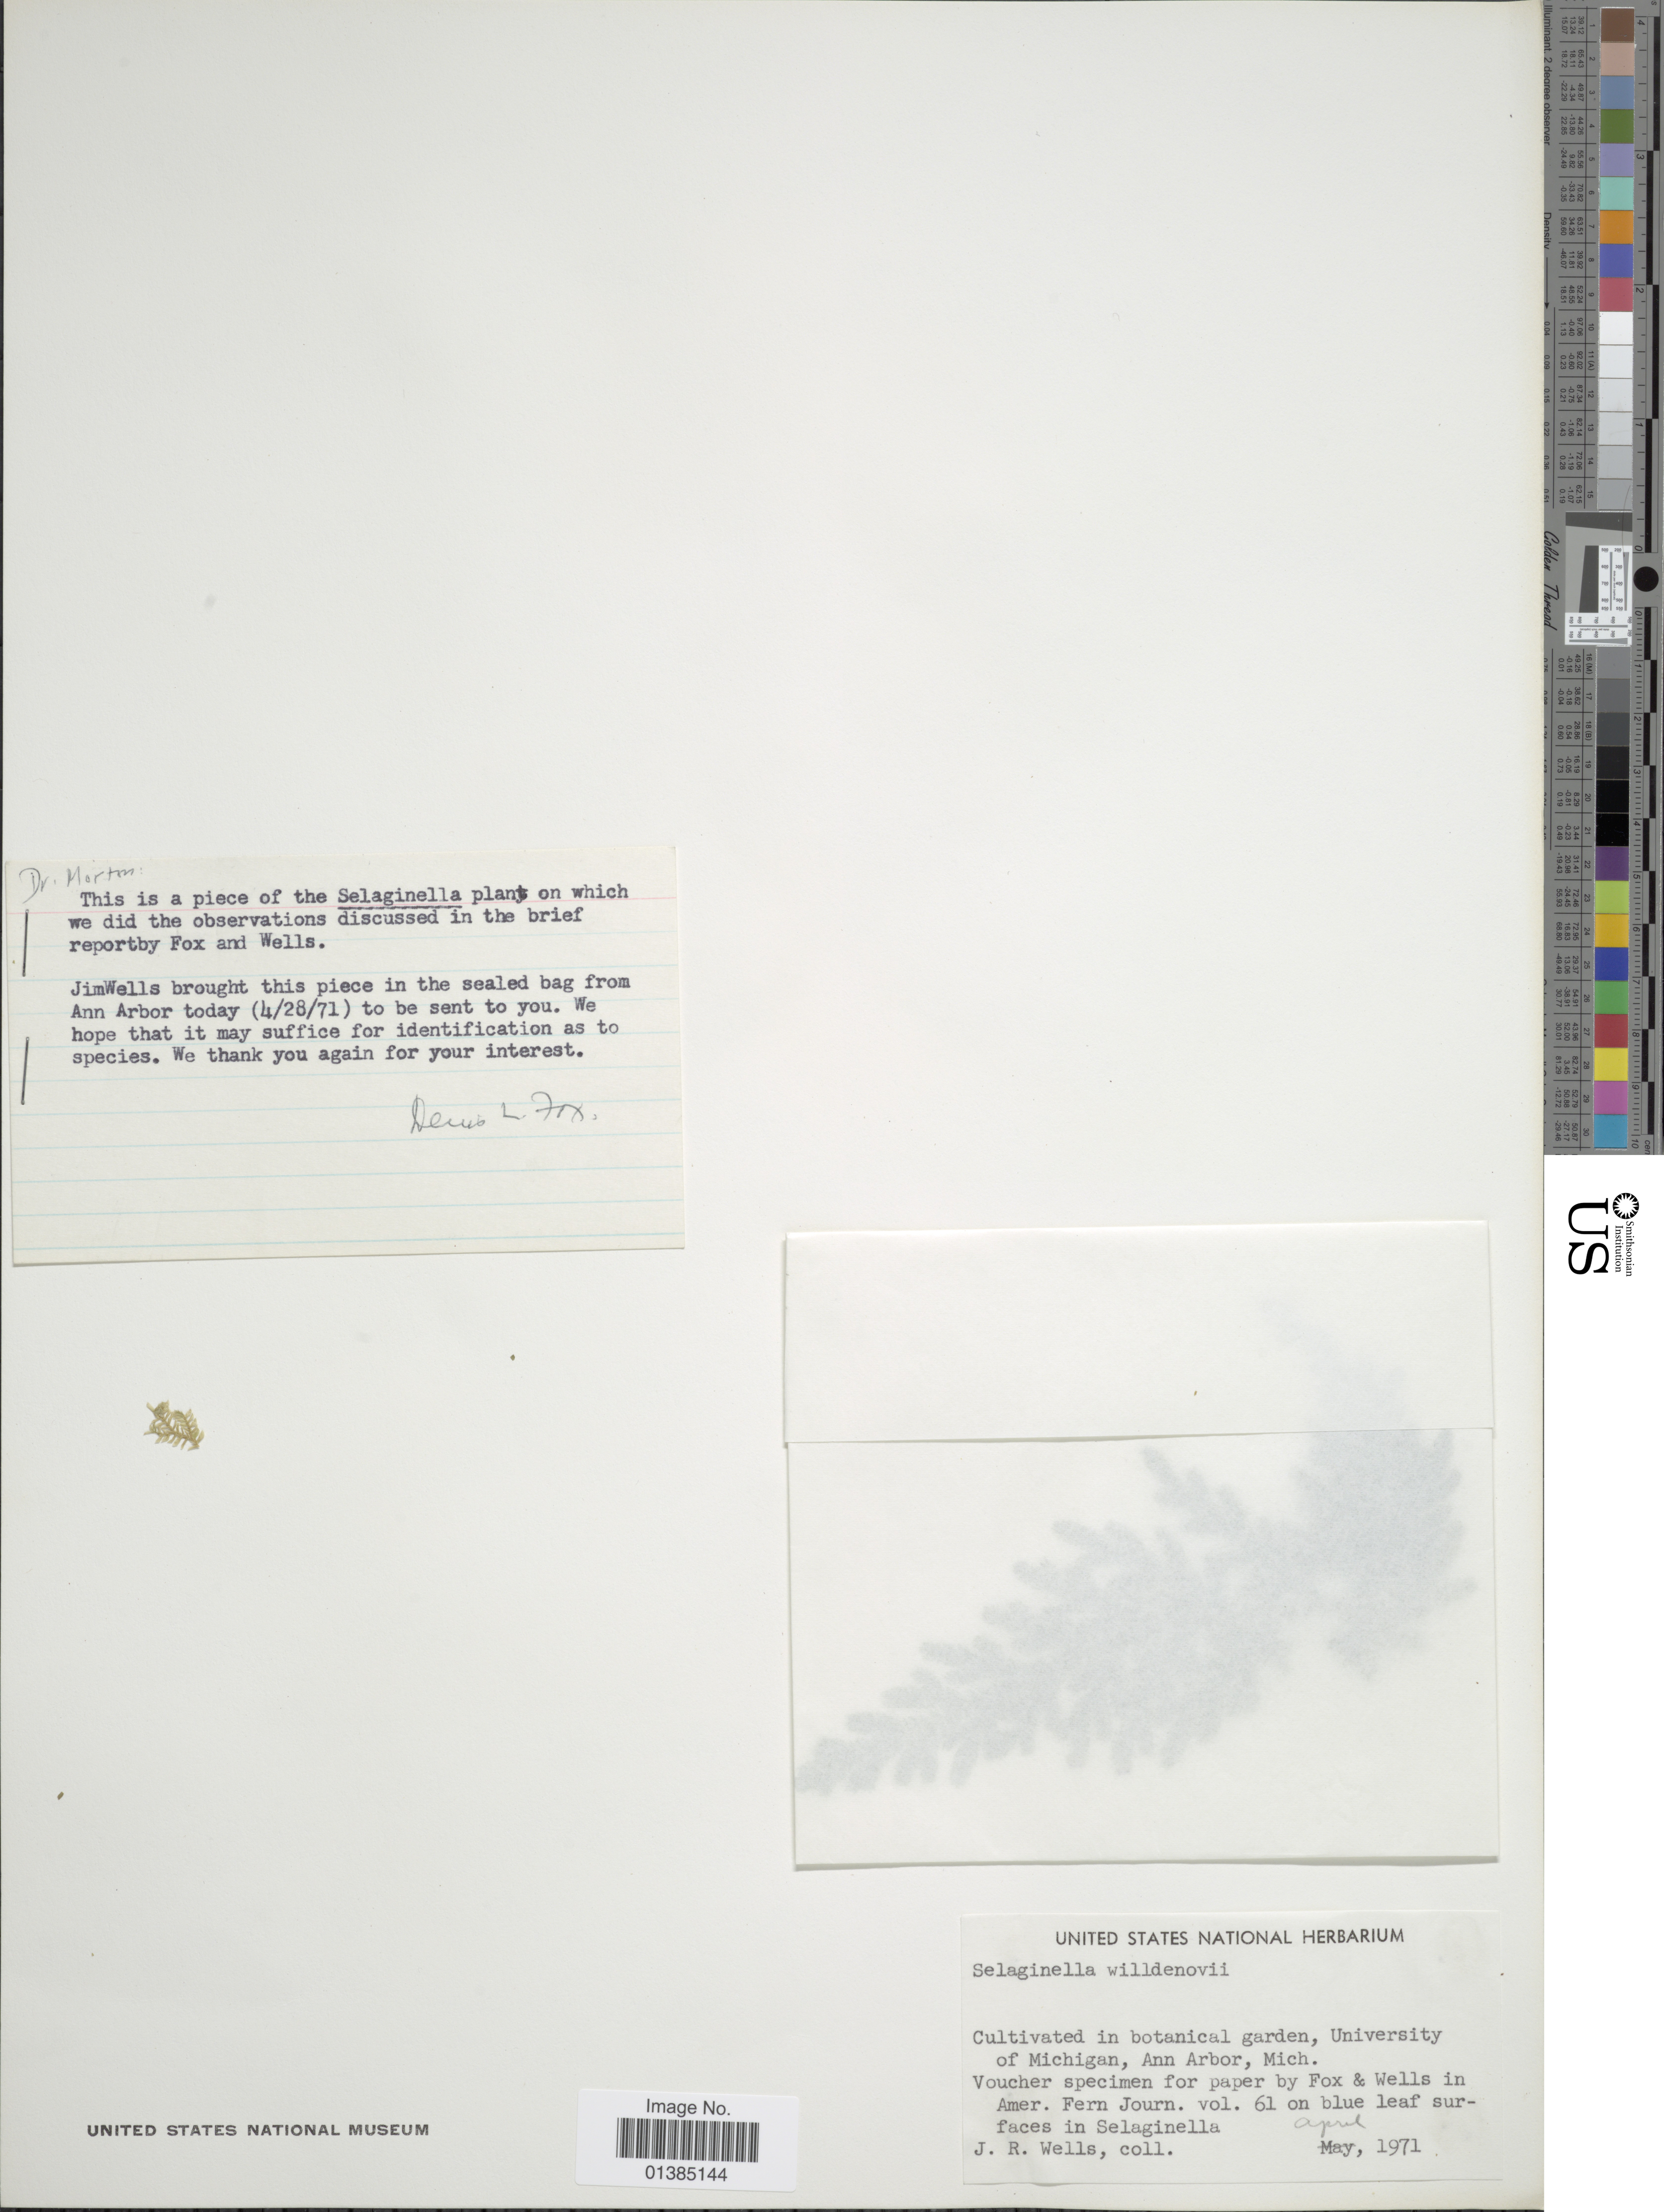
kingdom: Plantae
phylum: Tracheophyta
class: Lycopodiopsida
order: Selaginellales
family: Selaginellaceae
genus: Selaginella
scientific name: Selaginella willdenowii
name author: (Desv. ex Poir.) Baker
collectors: J. Wells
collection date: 1971-04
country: United States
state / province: Michigan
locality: Cultivated in botanical garden, University of Michigan, Ann Arbor.